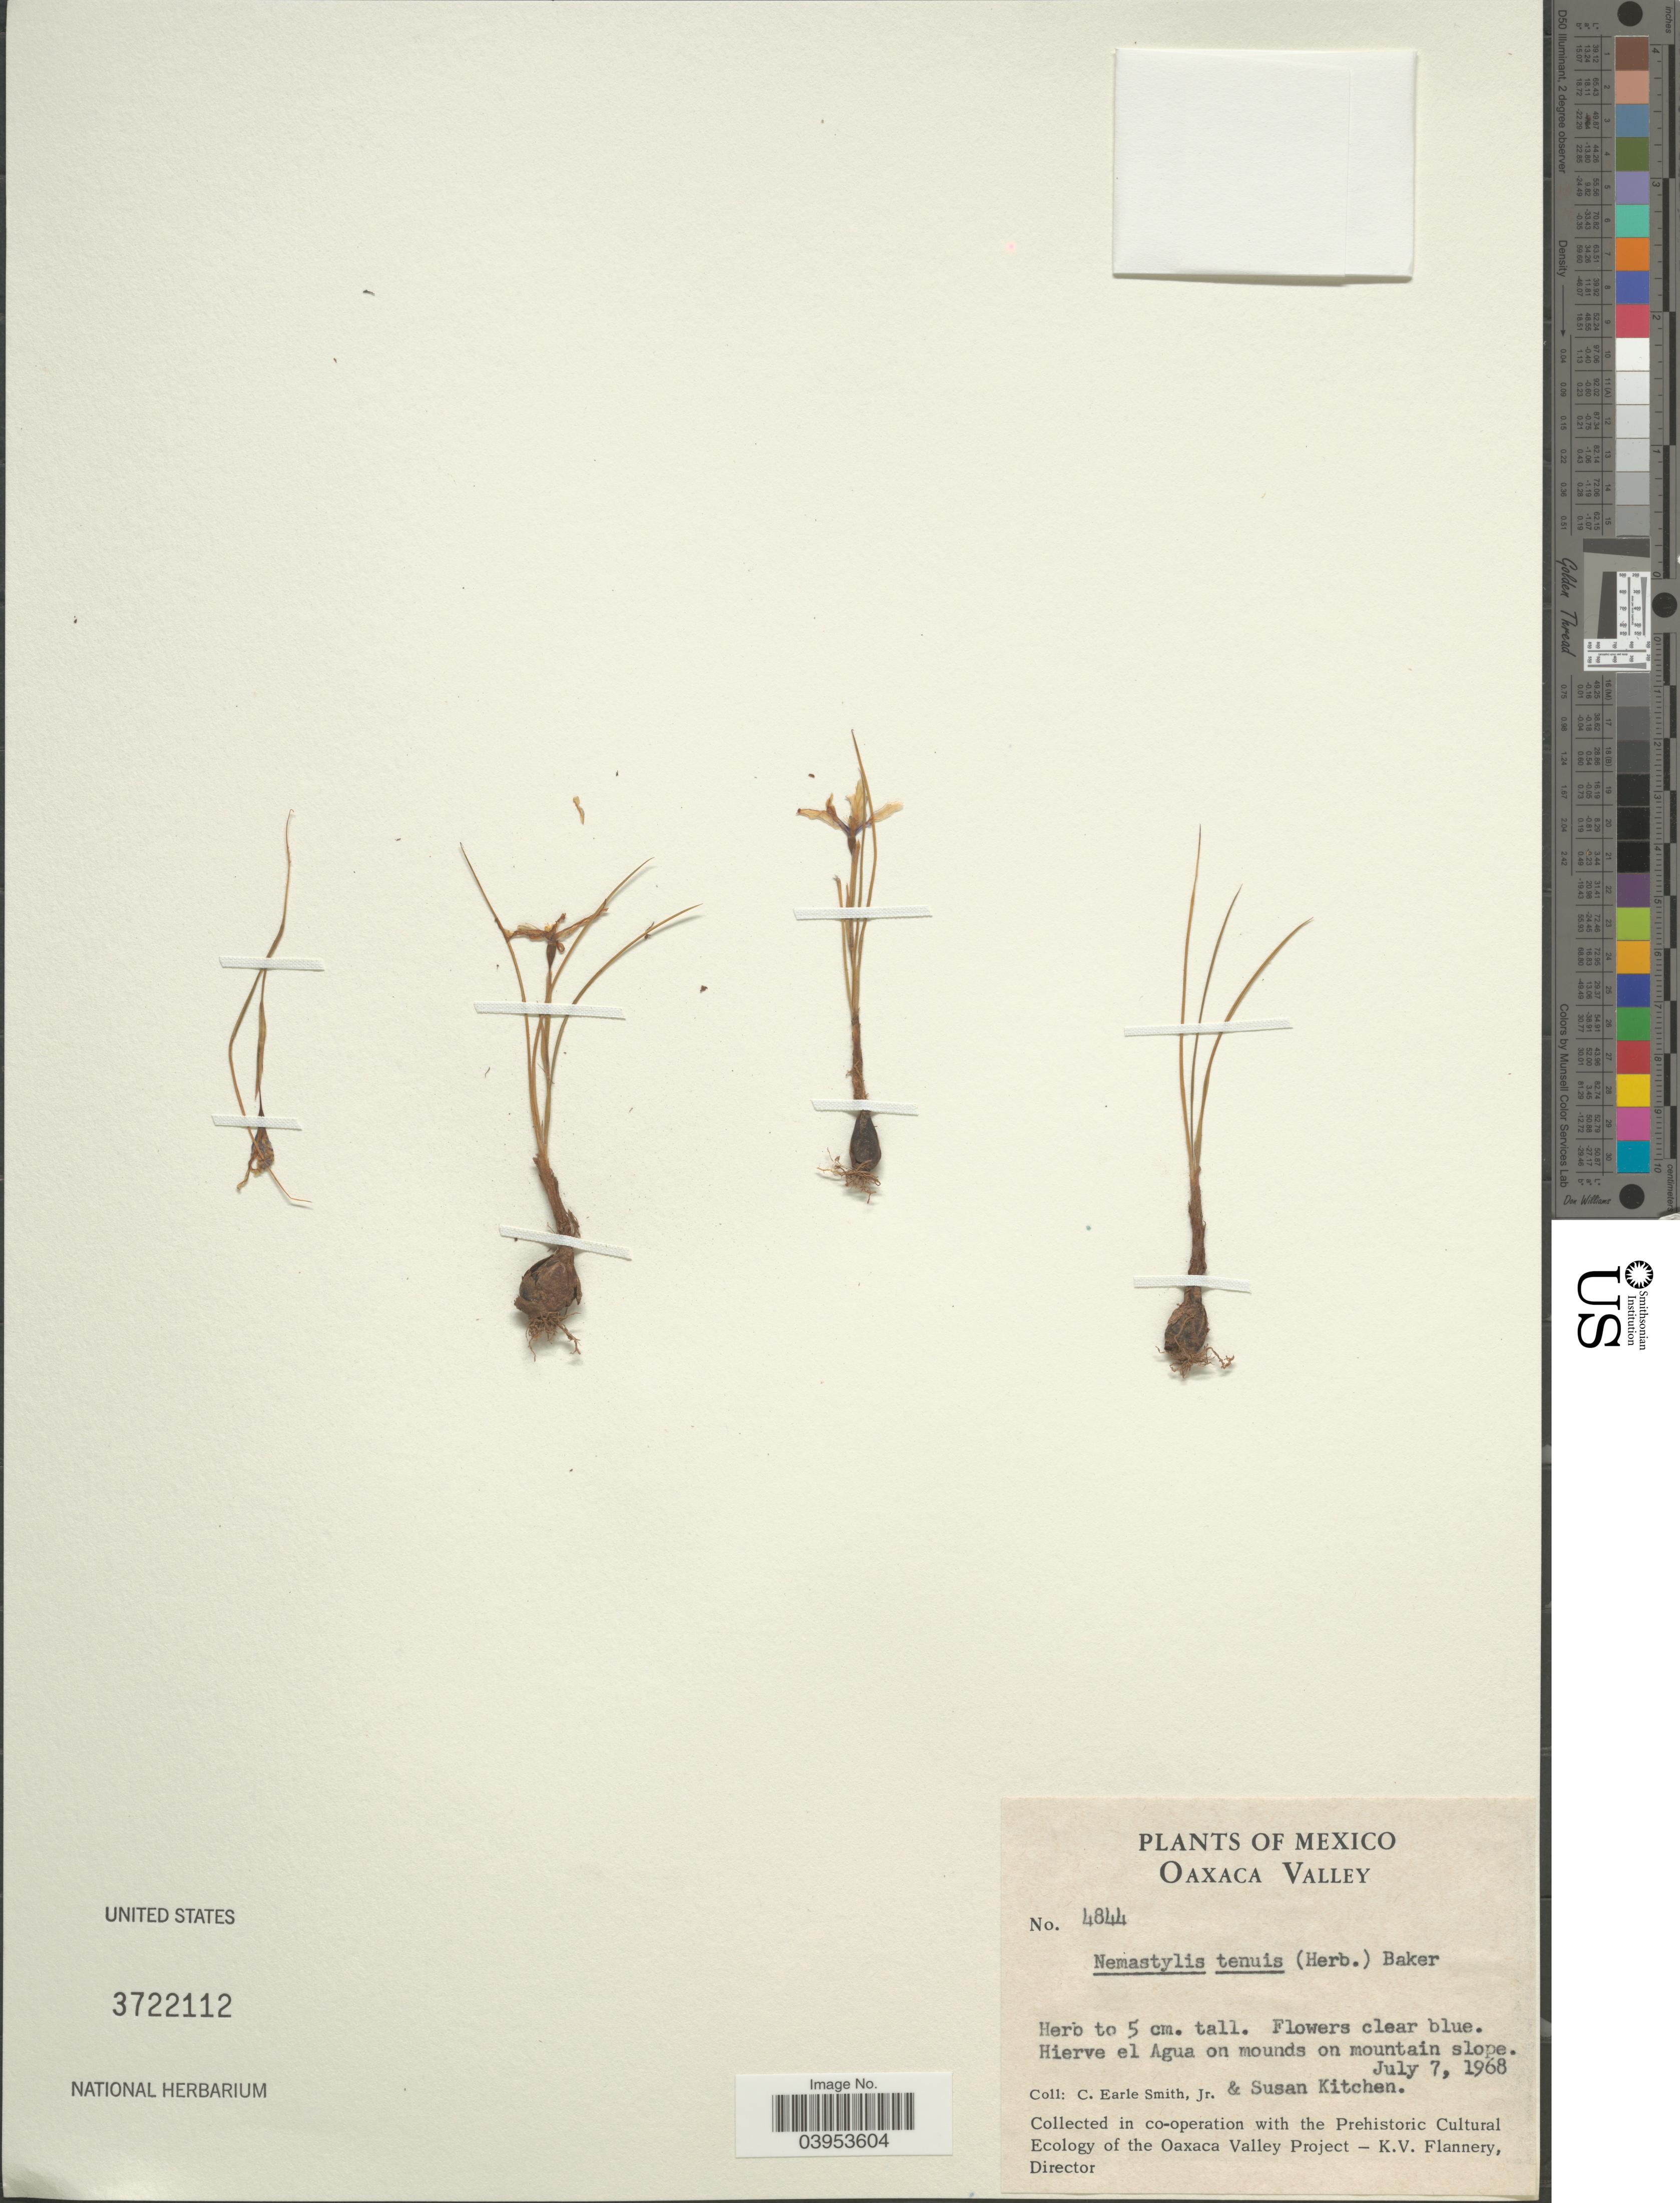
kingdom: Plantae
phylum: Tracheophyta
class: Liliopsida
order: Asparagales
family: Iridaceae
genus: Nemastylis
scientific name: Nemastylis tenuis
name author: (Herb.) S. Watson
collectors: C. E. Smith Jr. & S. Kitchen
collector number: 4844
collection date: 1968-07-07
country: Mexico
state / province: Oaxaca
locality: Oaxaca Calley. Hierve el Agua on mounds on mountain slope.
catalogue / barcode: US 3722112